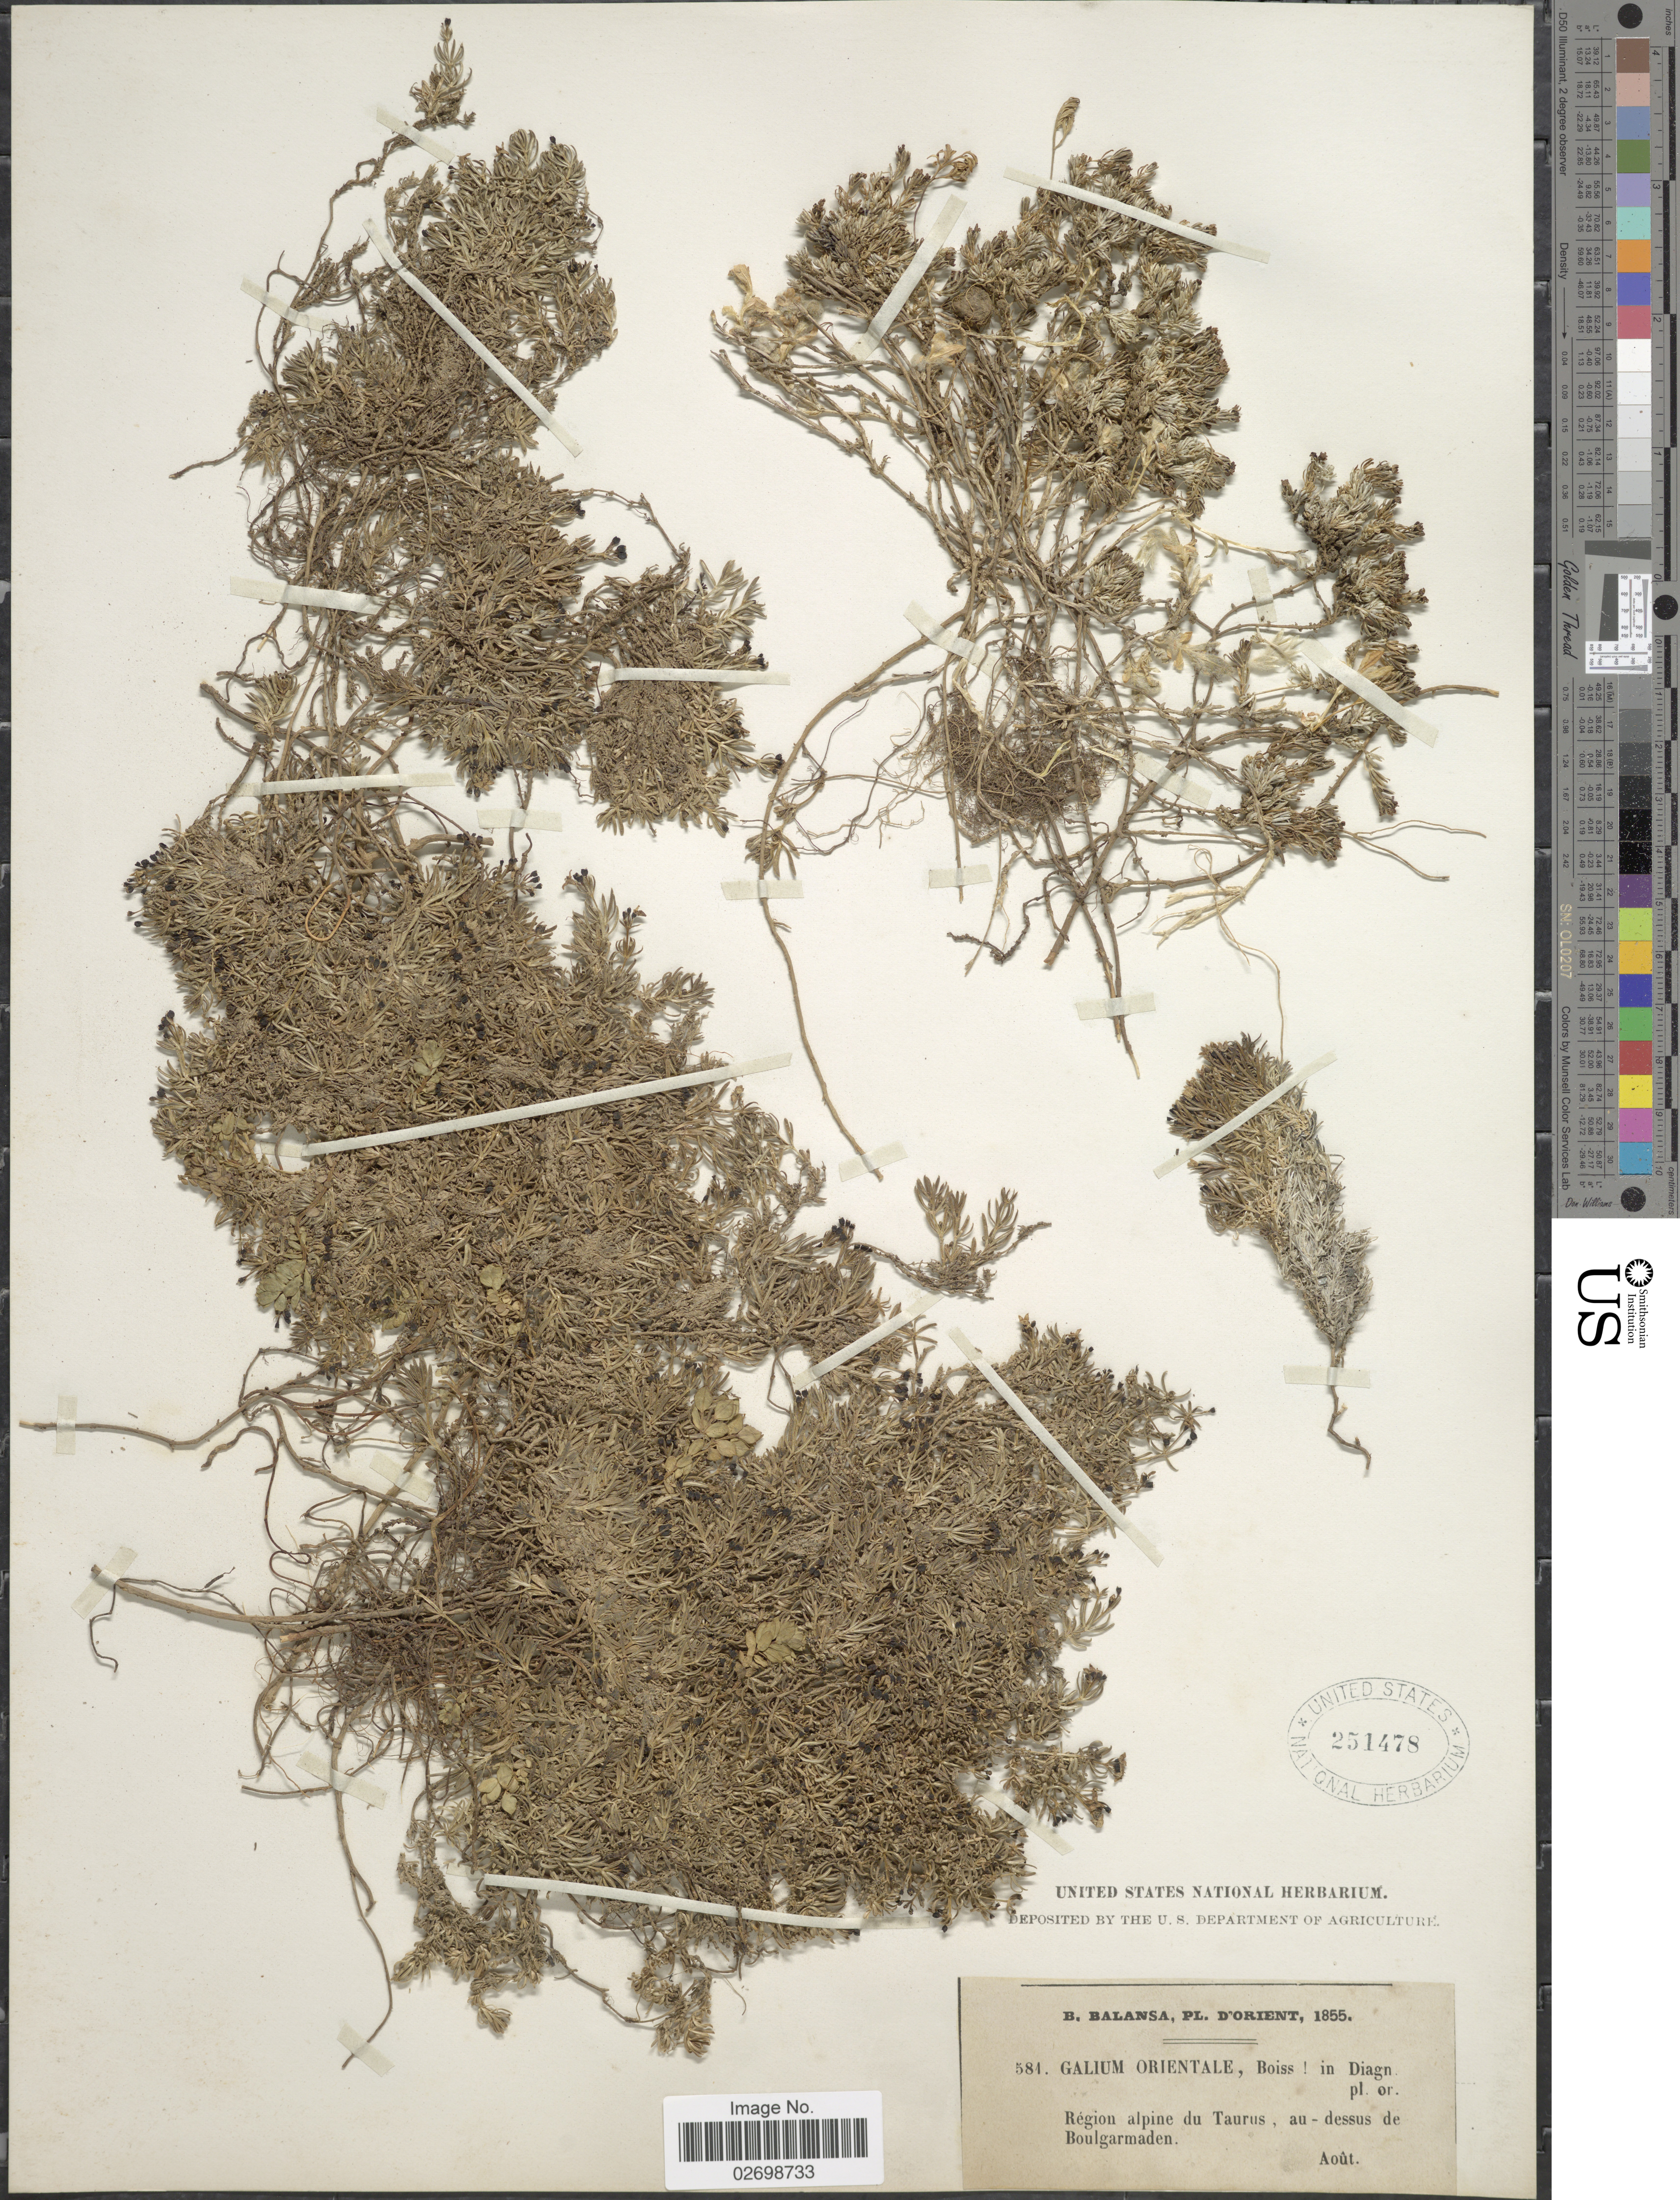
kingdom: Plantae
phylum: Tracheophyta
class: Magnoliopsida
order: Gentianales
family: Rubiaceae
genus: Galium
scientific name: Galium orientale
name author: Boiss.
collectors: B. Balansa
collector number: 584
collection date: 1855-08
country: Turkey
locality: Region alpine du Taurus, au-dessus de Boulgarmaden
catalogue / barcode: US 251478